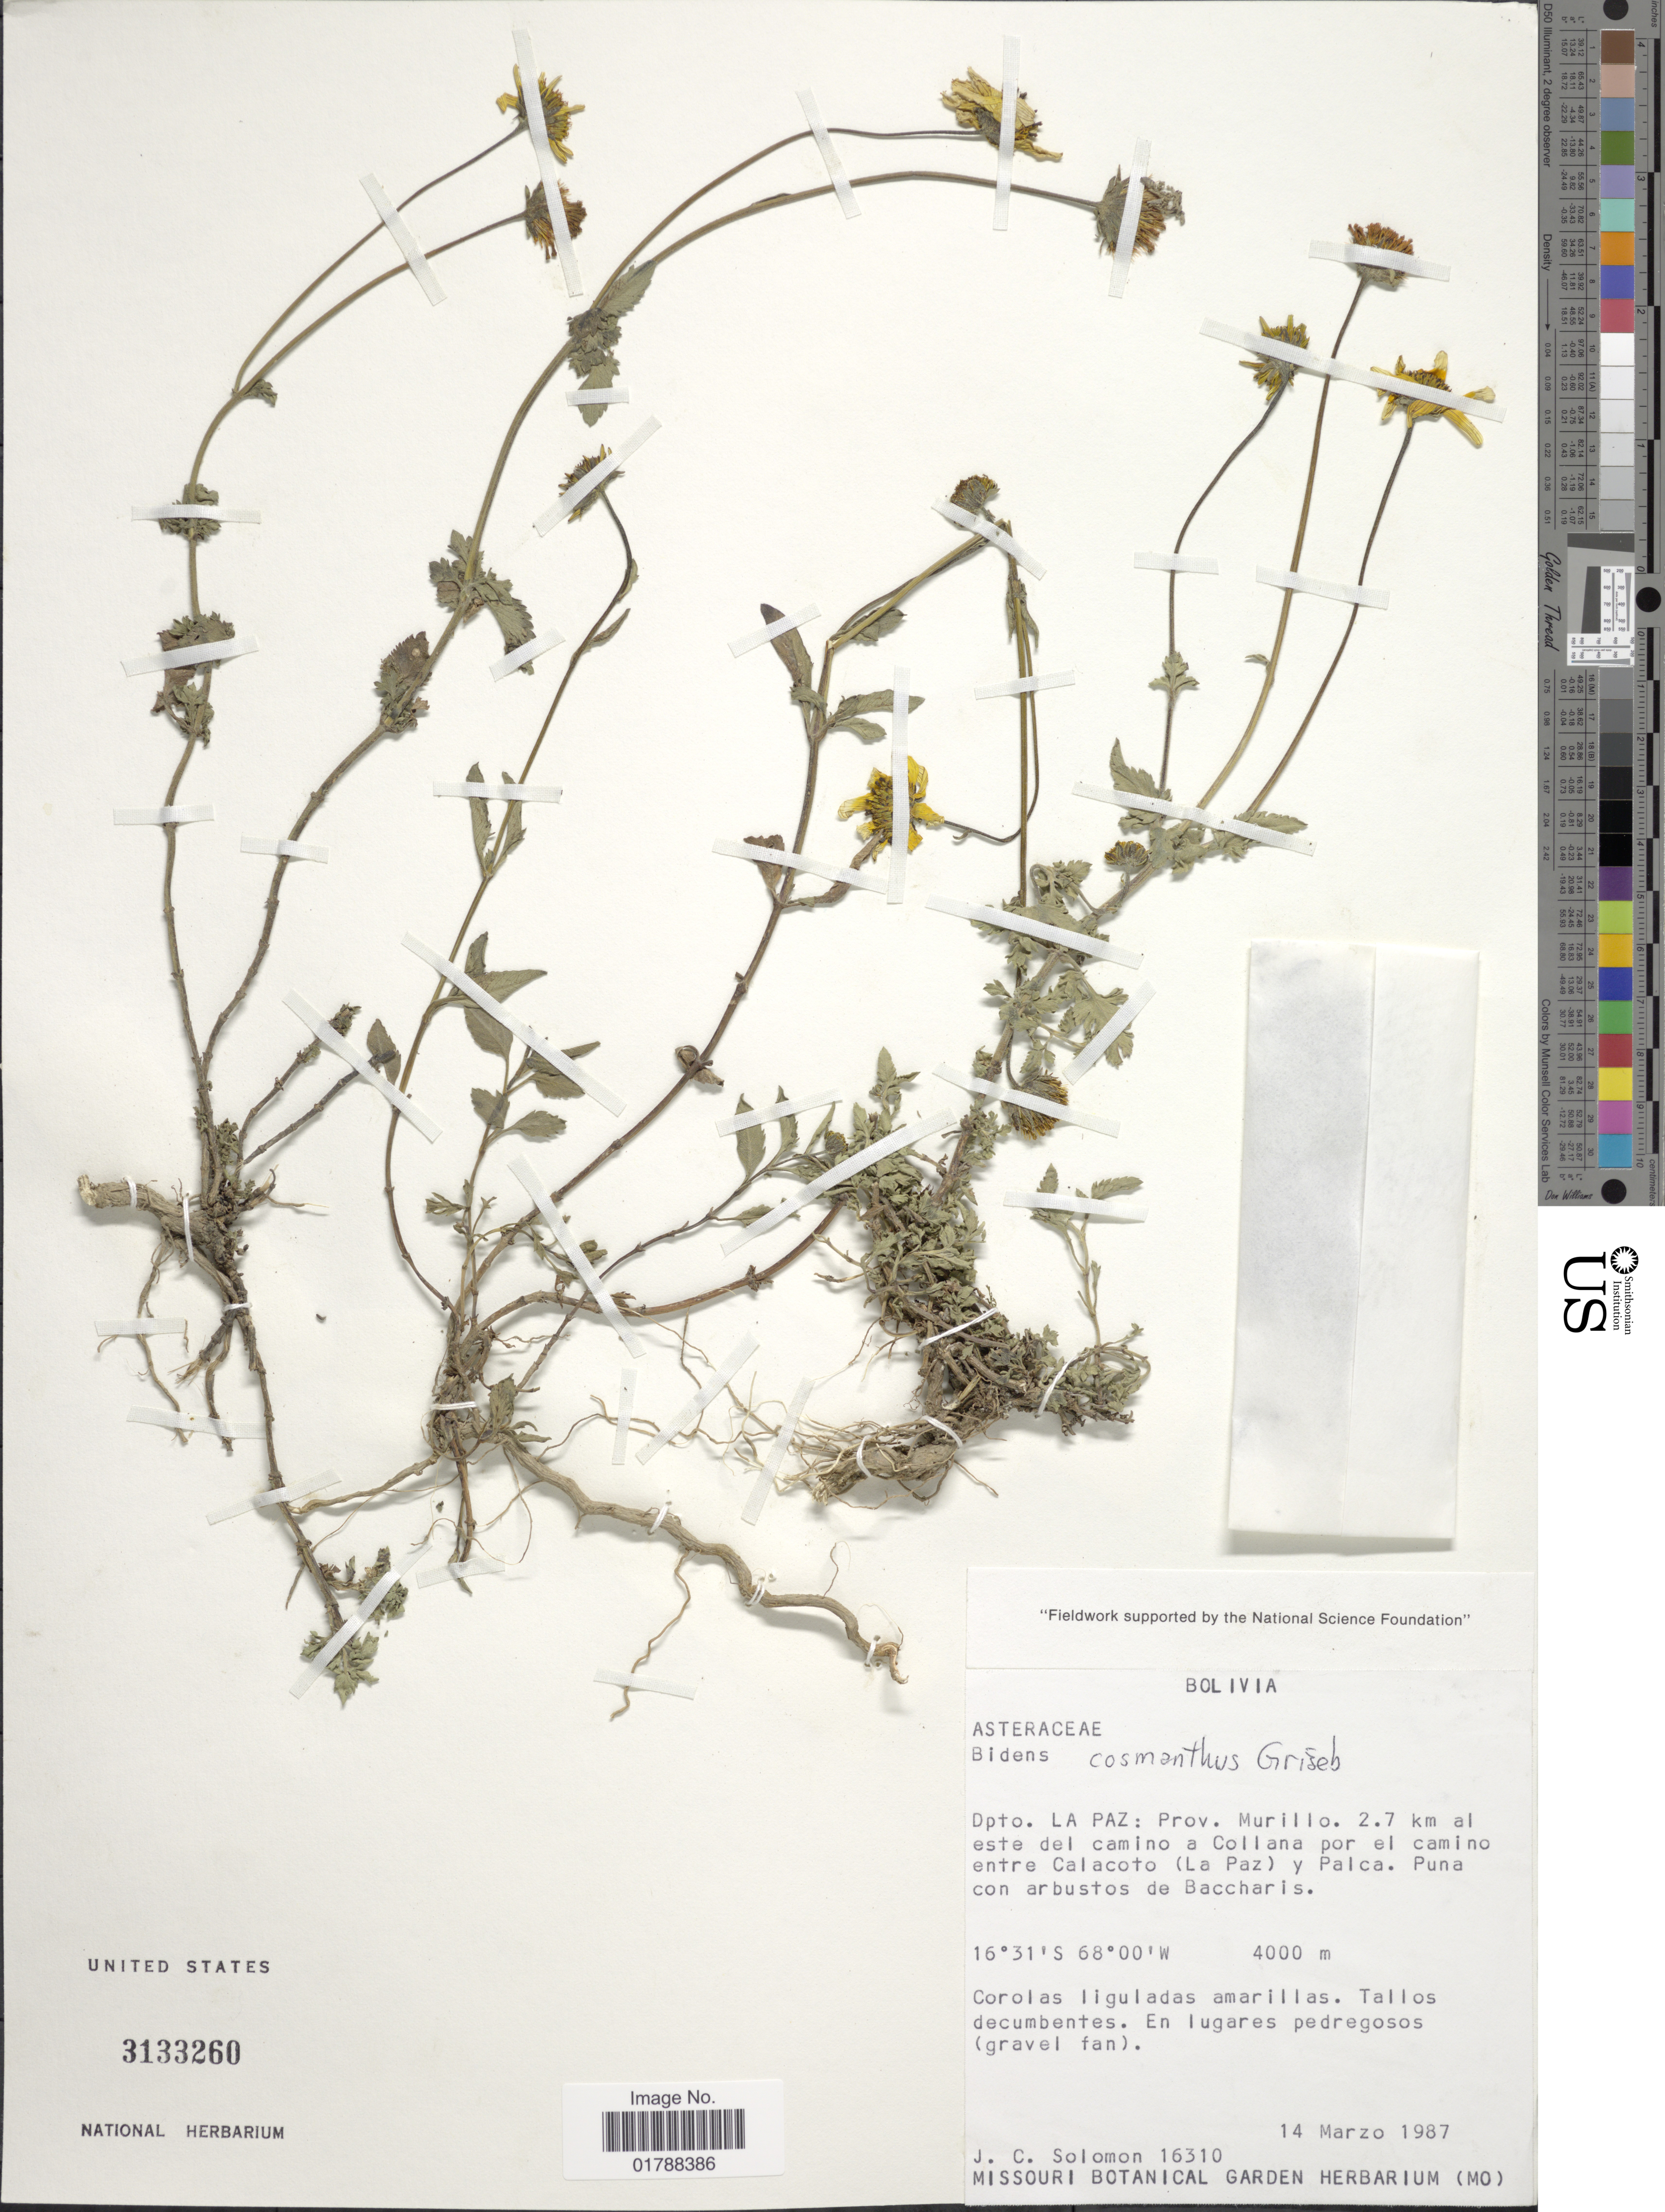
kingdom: Plantae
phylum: Tracheophyta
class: Magnoliopsida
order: Asterales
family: Asteraceae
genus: Bidens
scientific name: Bidens cosmantha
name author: Griseb.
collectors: J. C. Solomon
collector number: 16310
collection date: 1987-03-14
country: Bolivia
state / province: La Paz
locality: Prov. Murillo. 2.7 km al este del camino a Collana por el camino entre Calacoto (La Paz) y Palca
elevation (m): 4000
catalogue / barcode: US 3133260